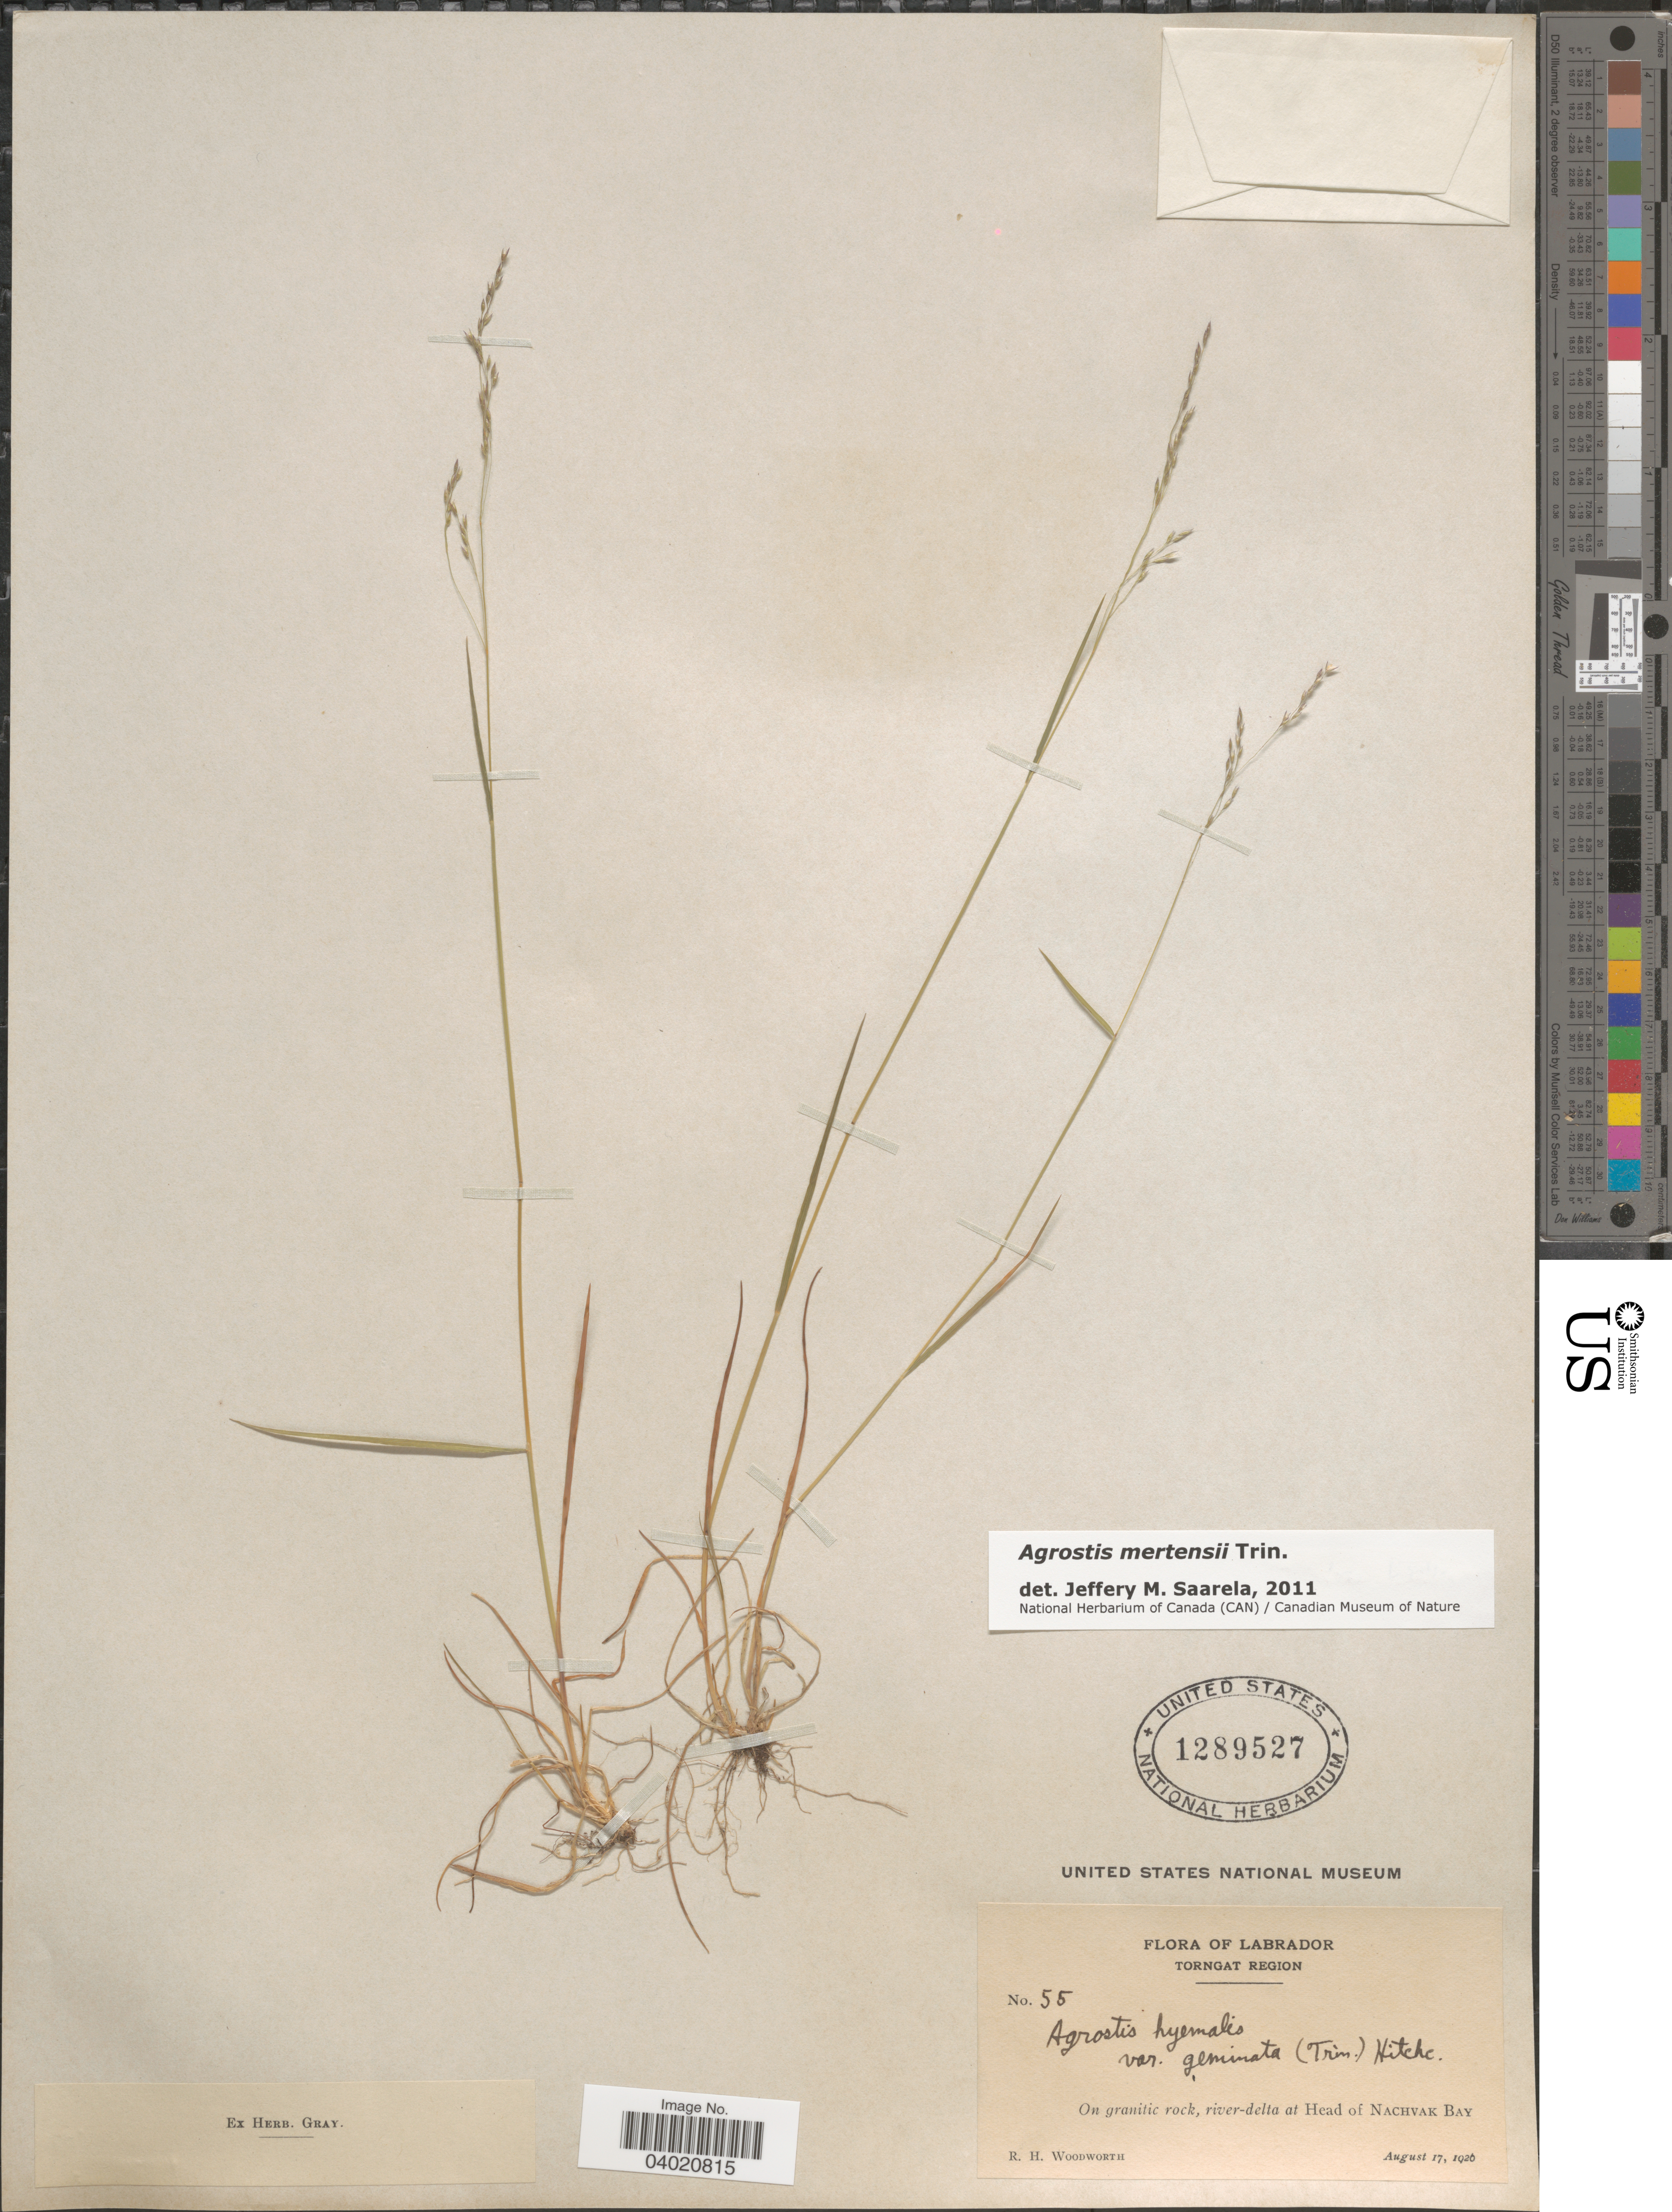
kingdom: Plantae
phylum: Tracheophyta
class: Liliopsida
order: Poales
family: Poaceae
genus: Agrostis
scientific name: Agrostis mertensii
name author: Trin.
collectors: R. Woodworth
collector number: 55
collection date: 1926-08-17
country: Canada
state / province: Newfoundland and Labrador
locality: Labrador. Torngat Region. On granitic rock, river-delta at Head of Nachvak Bay.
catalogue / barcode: US 1289527